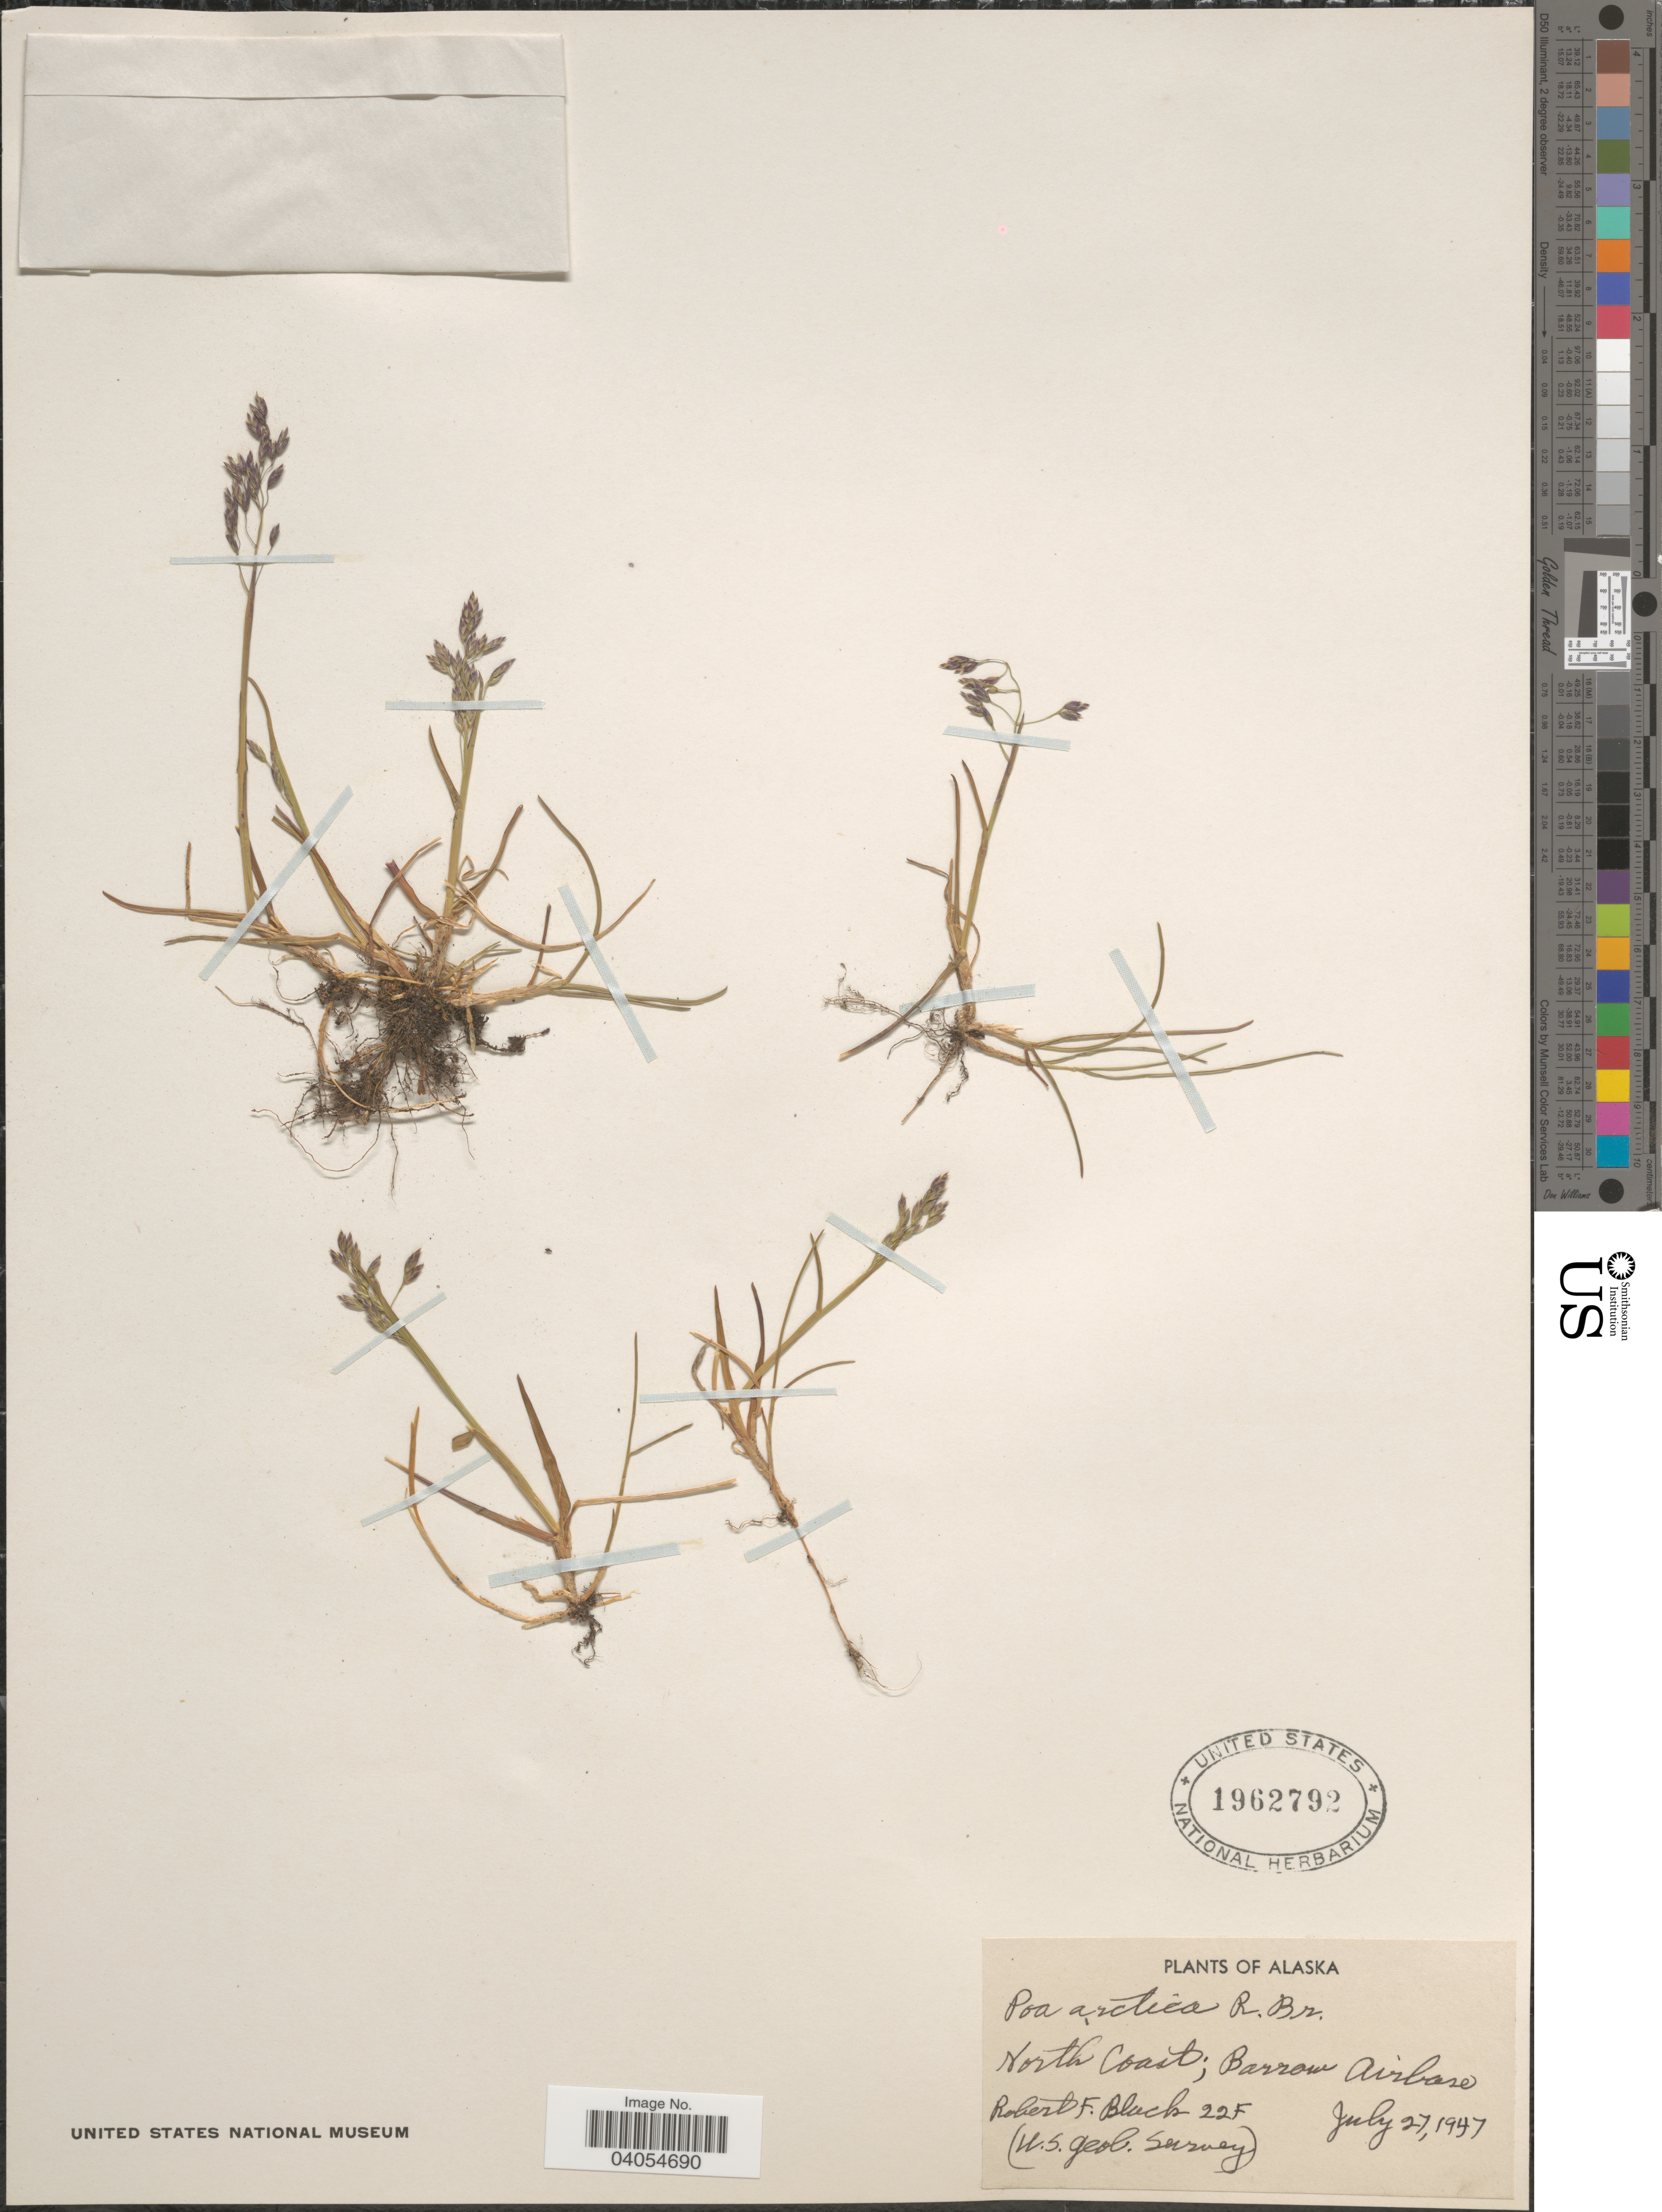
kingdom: Plantae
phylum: Tracheophyta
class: Liliopsida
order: Poales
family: Poaceae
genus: Poa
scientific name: Poa arctica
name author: R. Br.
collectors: R. F. Black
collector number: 22F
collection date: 1947-07-27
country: United States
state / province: Alaska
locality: North Coast; Barrow Airbase.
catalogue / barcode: US 1962792